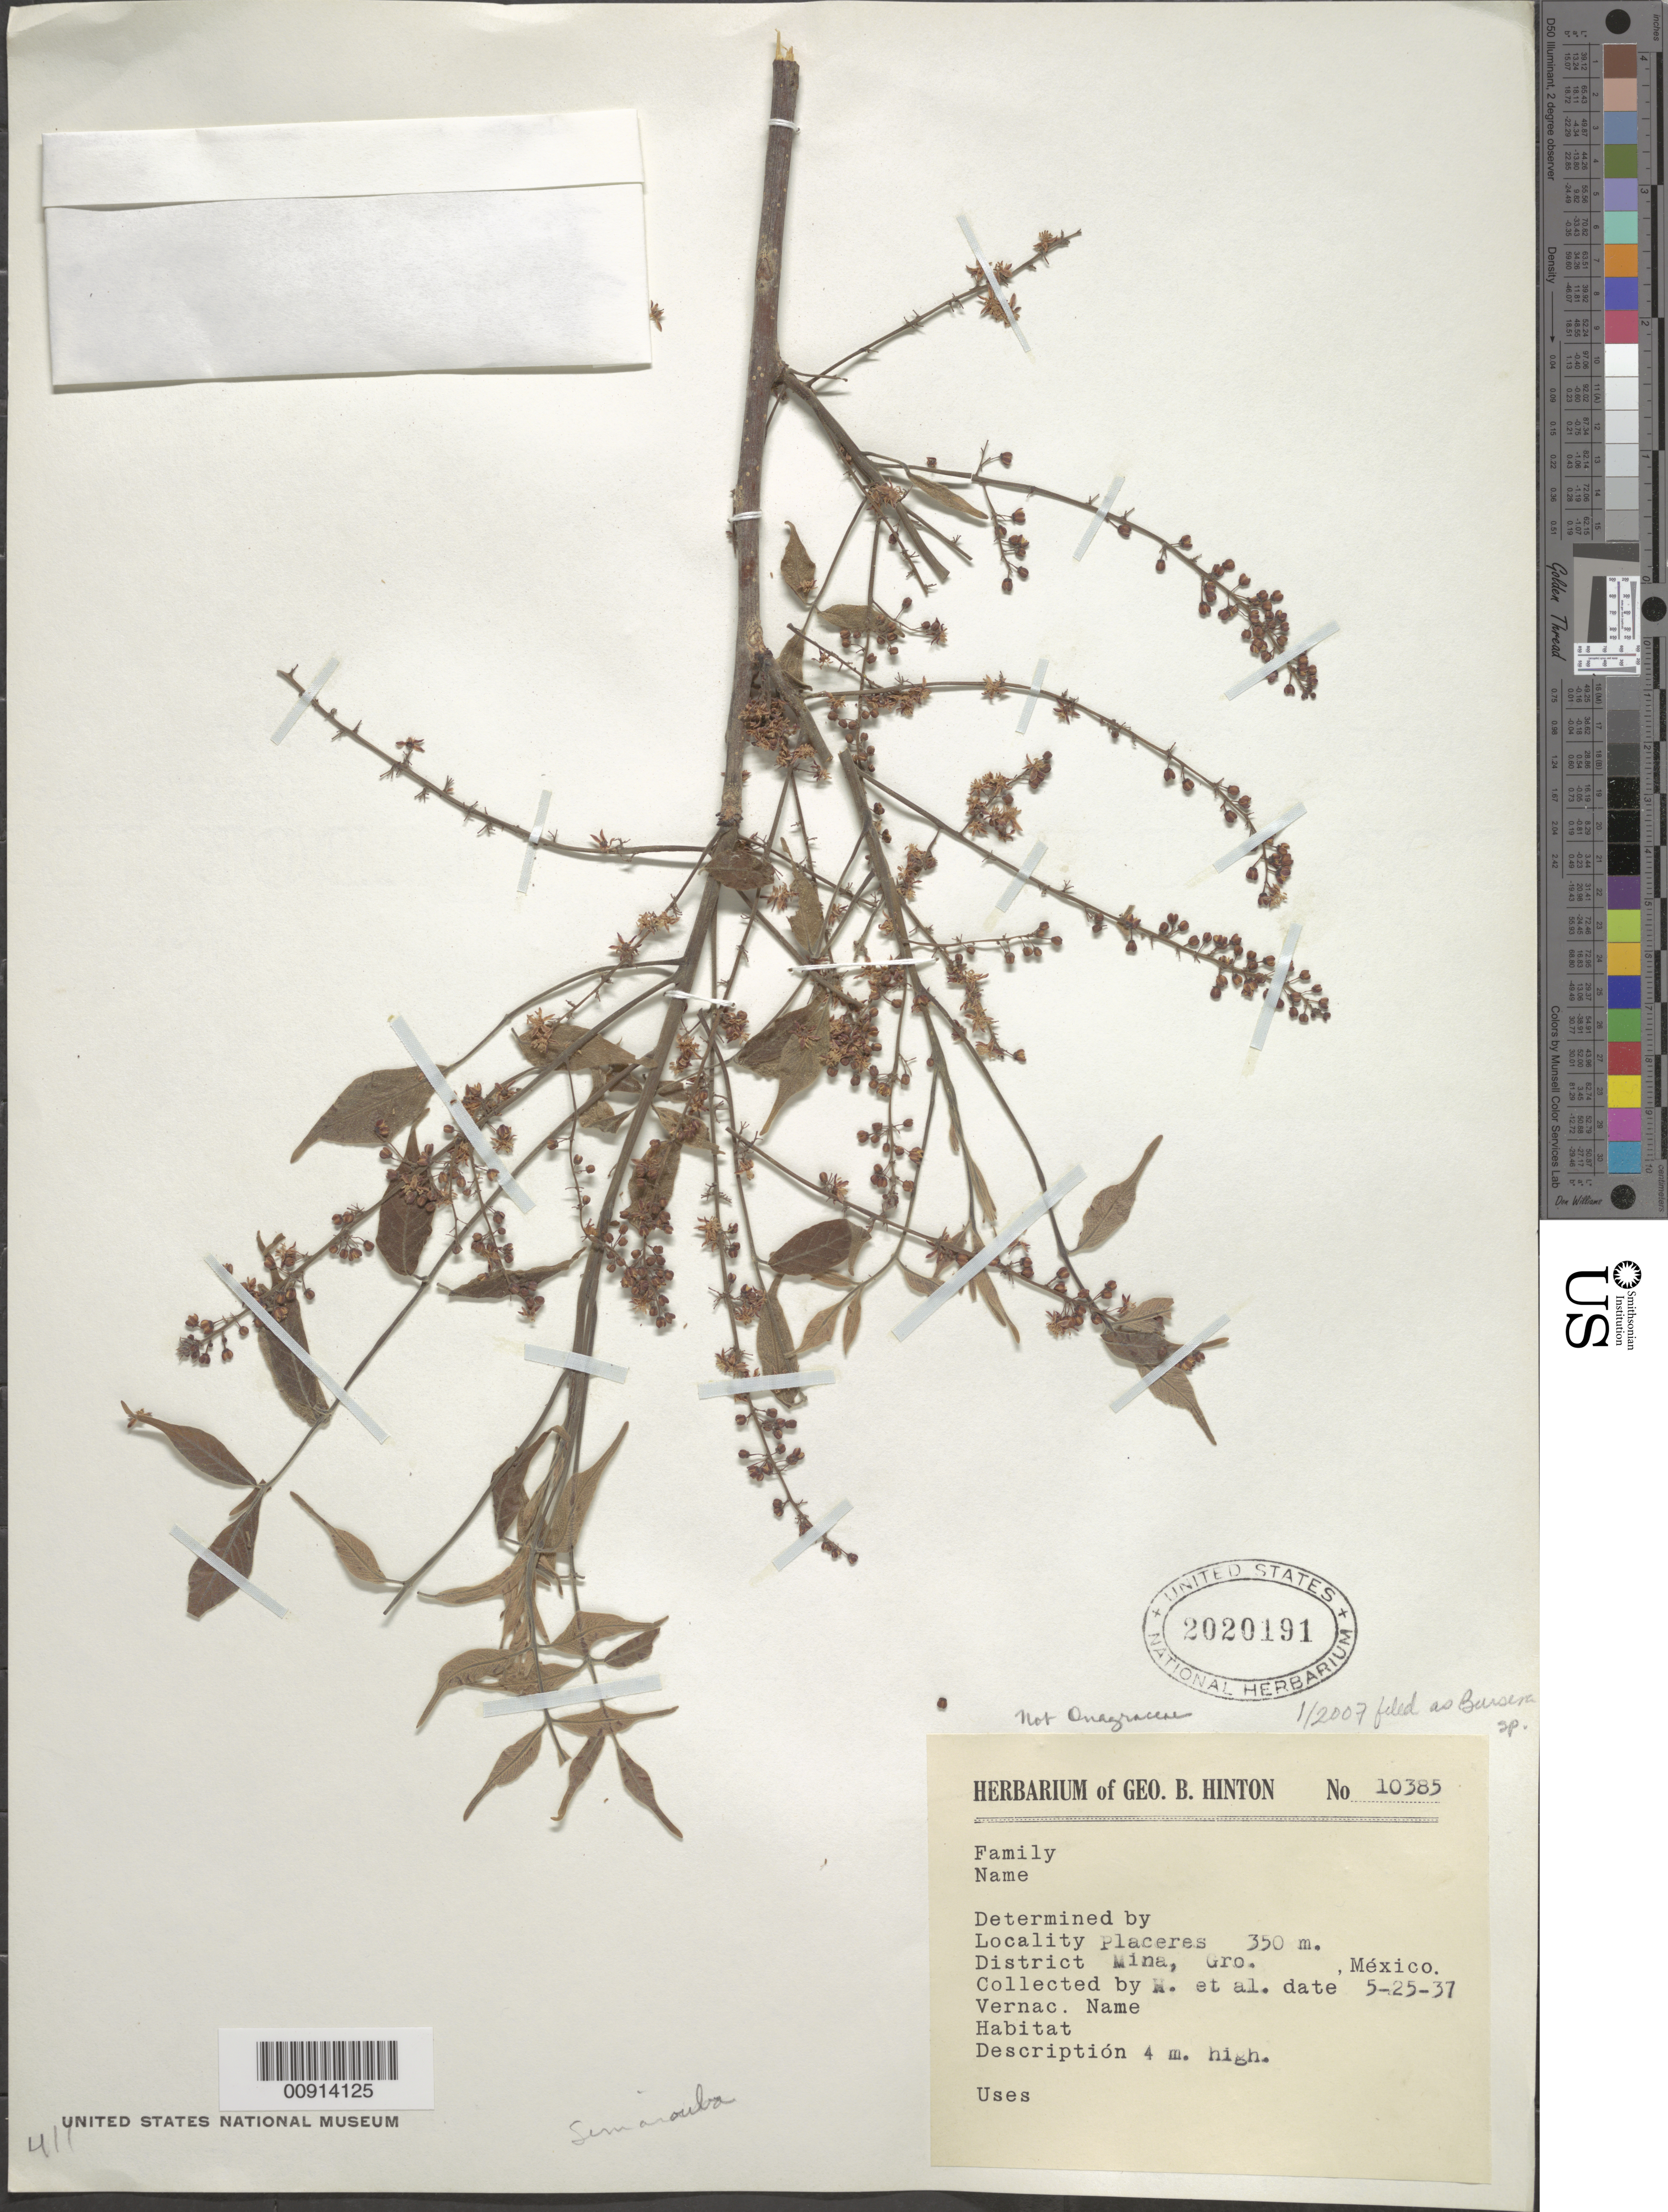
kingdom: Plantae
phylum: Tracheophyta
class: Magnoliopsida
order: Sapindales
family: Burseraceae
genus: Bursera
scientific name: Bursera sp.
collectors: G. B. Hinton & et al.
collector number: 10385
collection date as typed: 25 May 1937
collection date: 1937-05-25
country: Mexico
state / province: Guerrero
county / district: Mina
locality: Placeres, District Mina, Guerrero.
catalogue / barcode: US 2020191